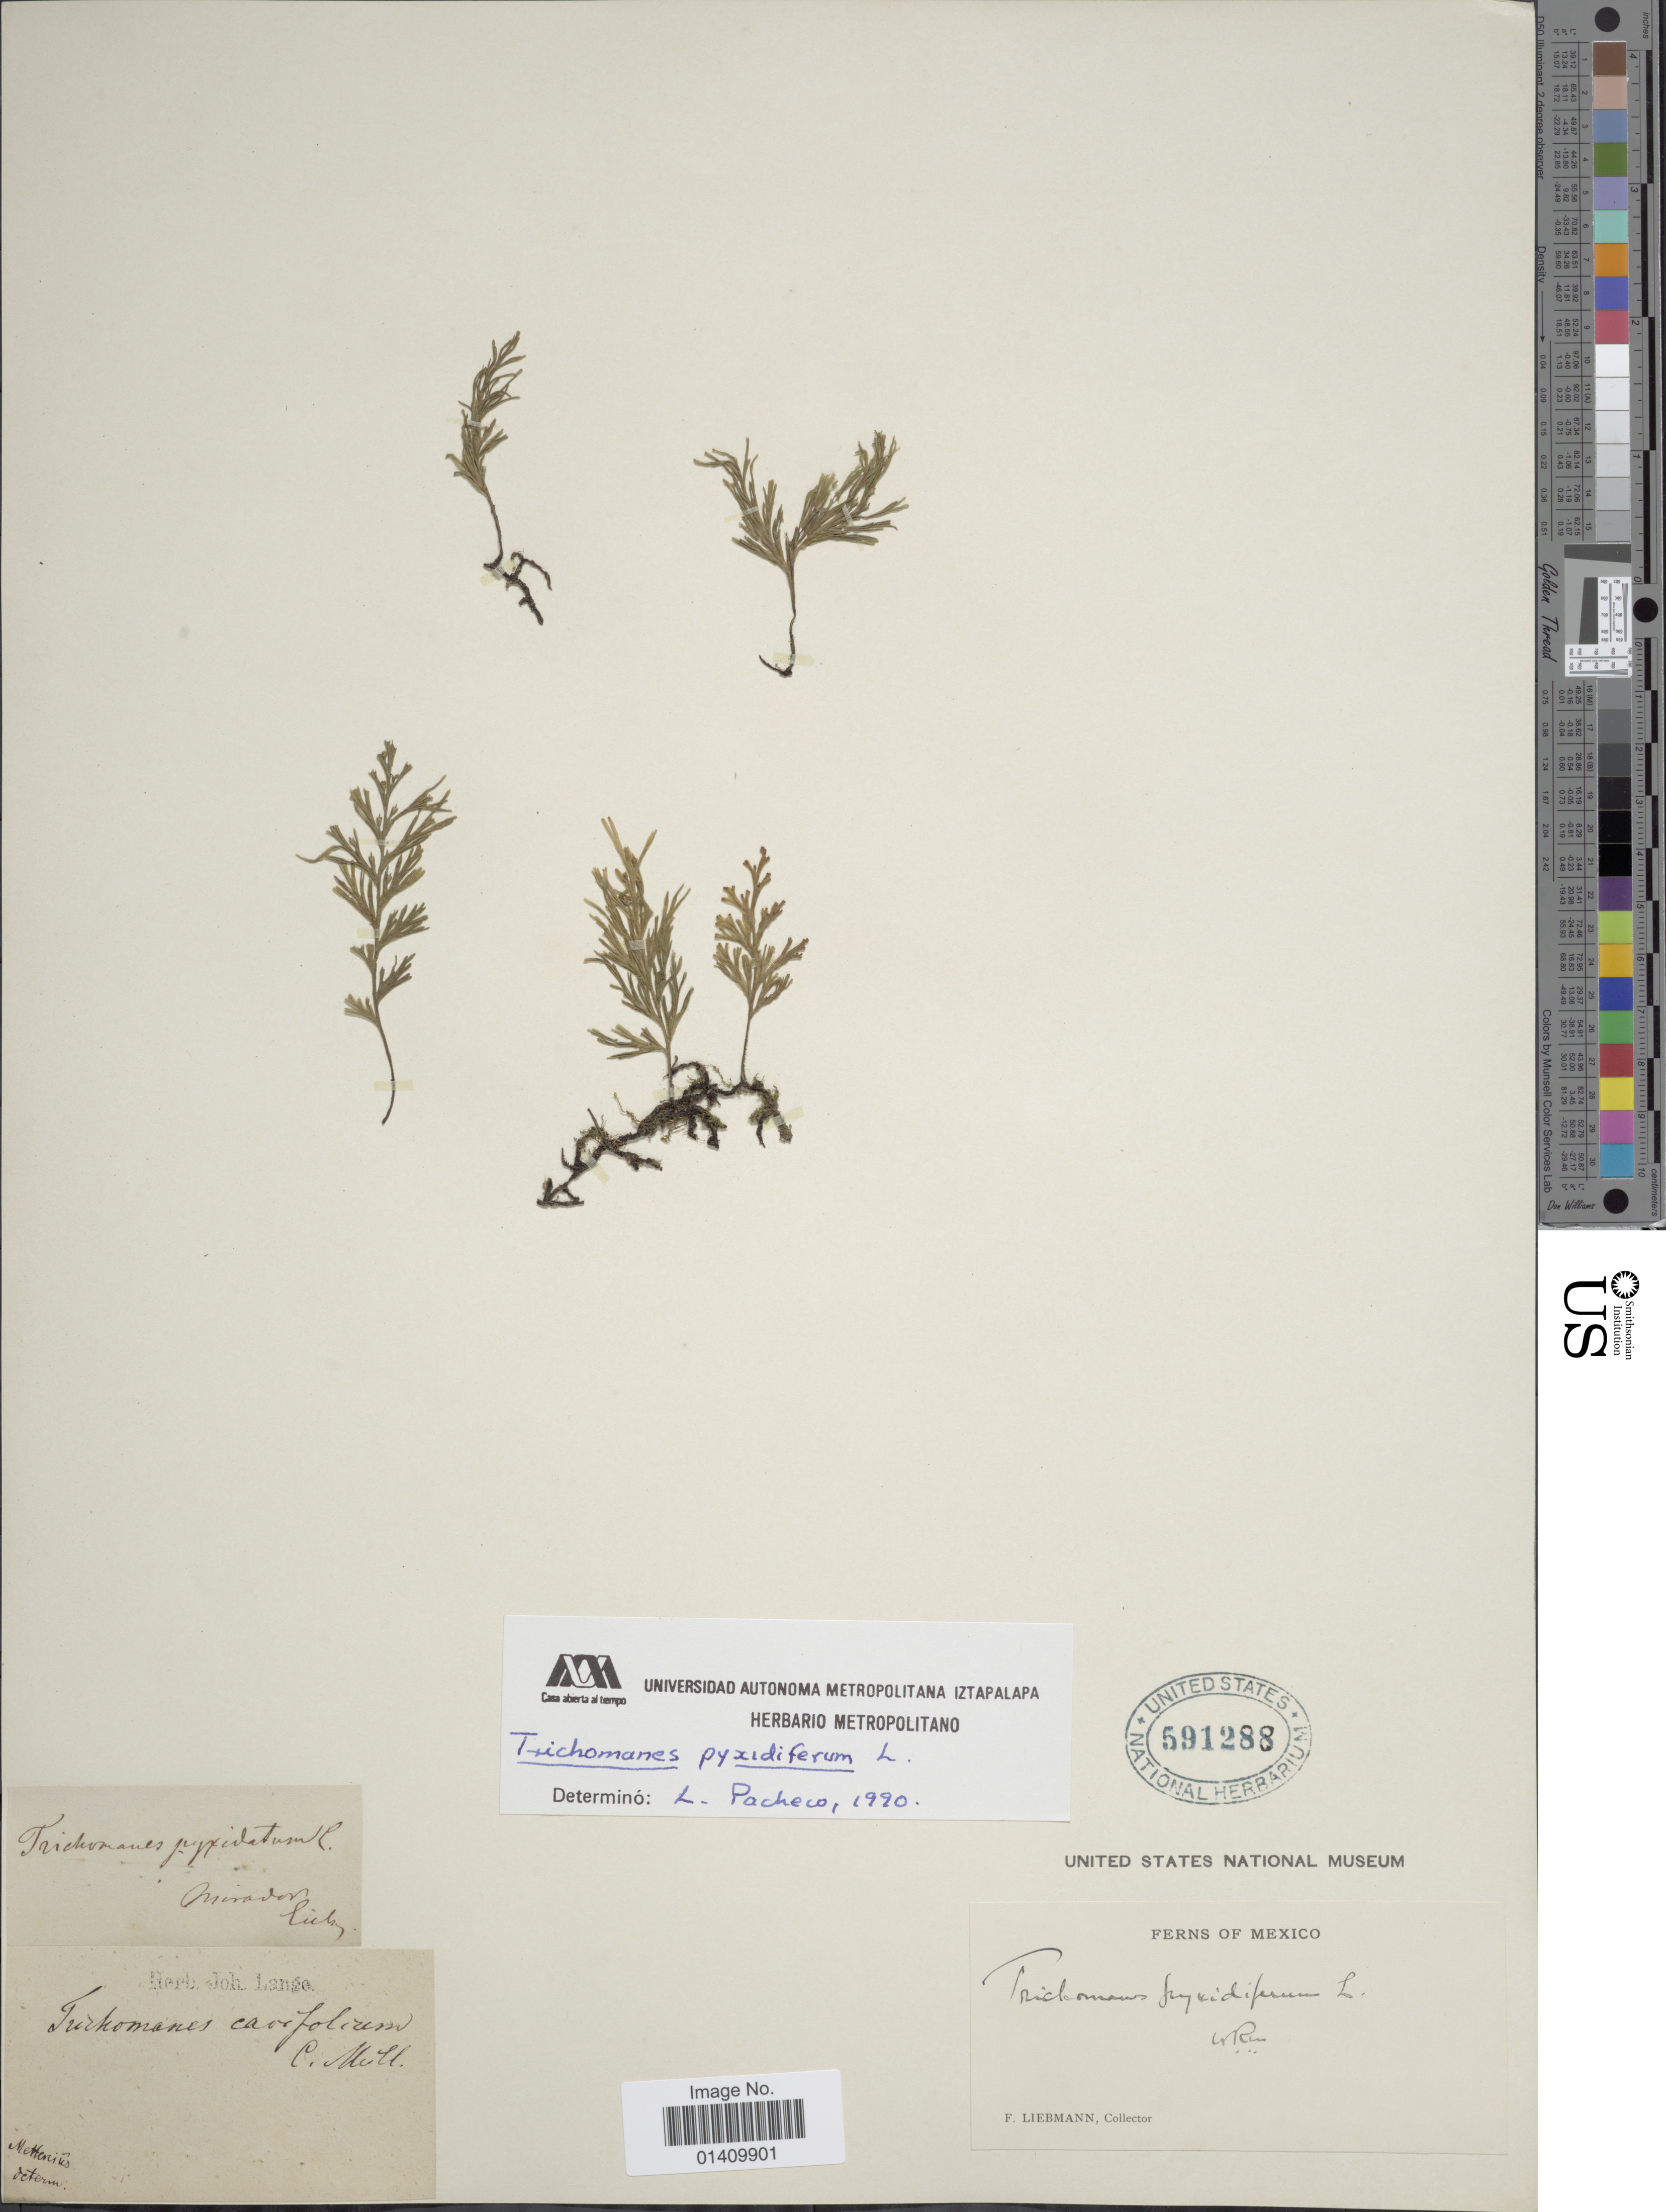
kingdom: Plantae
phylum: Tracheophyta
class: Polypodiopsida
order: Hymenophyllales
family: Hymenophyllaceae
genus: Polyphlebium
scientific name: Polyphlebium pyxidiferum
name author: (L.) Ebihara & Dubuisson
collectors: F. Liebmann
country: Mexico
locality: Mirador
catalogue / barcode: US 591288